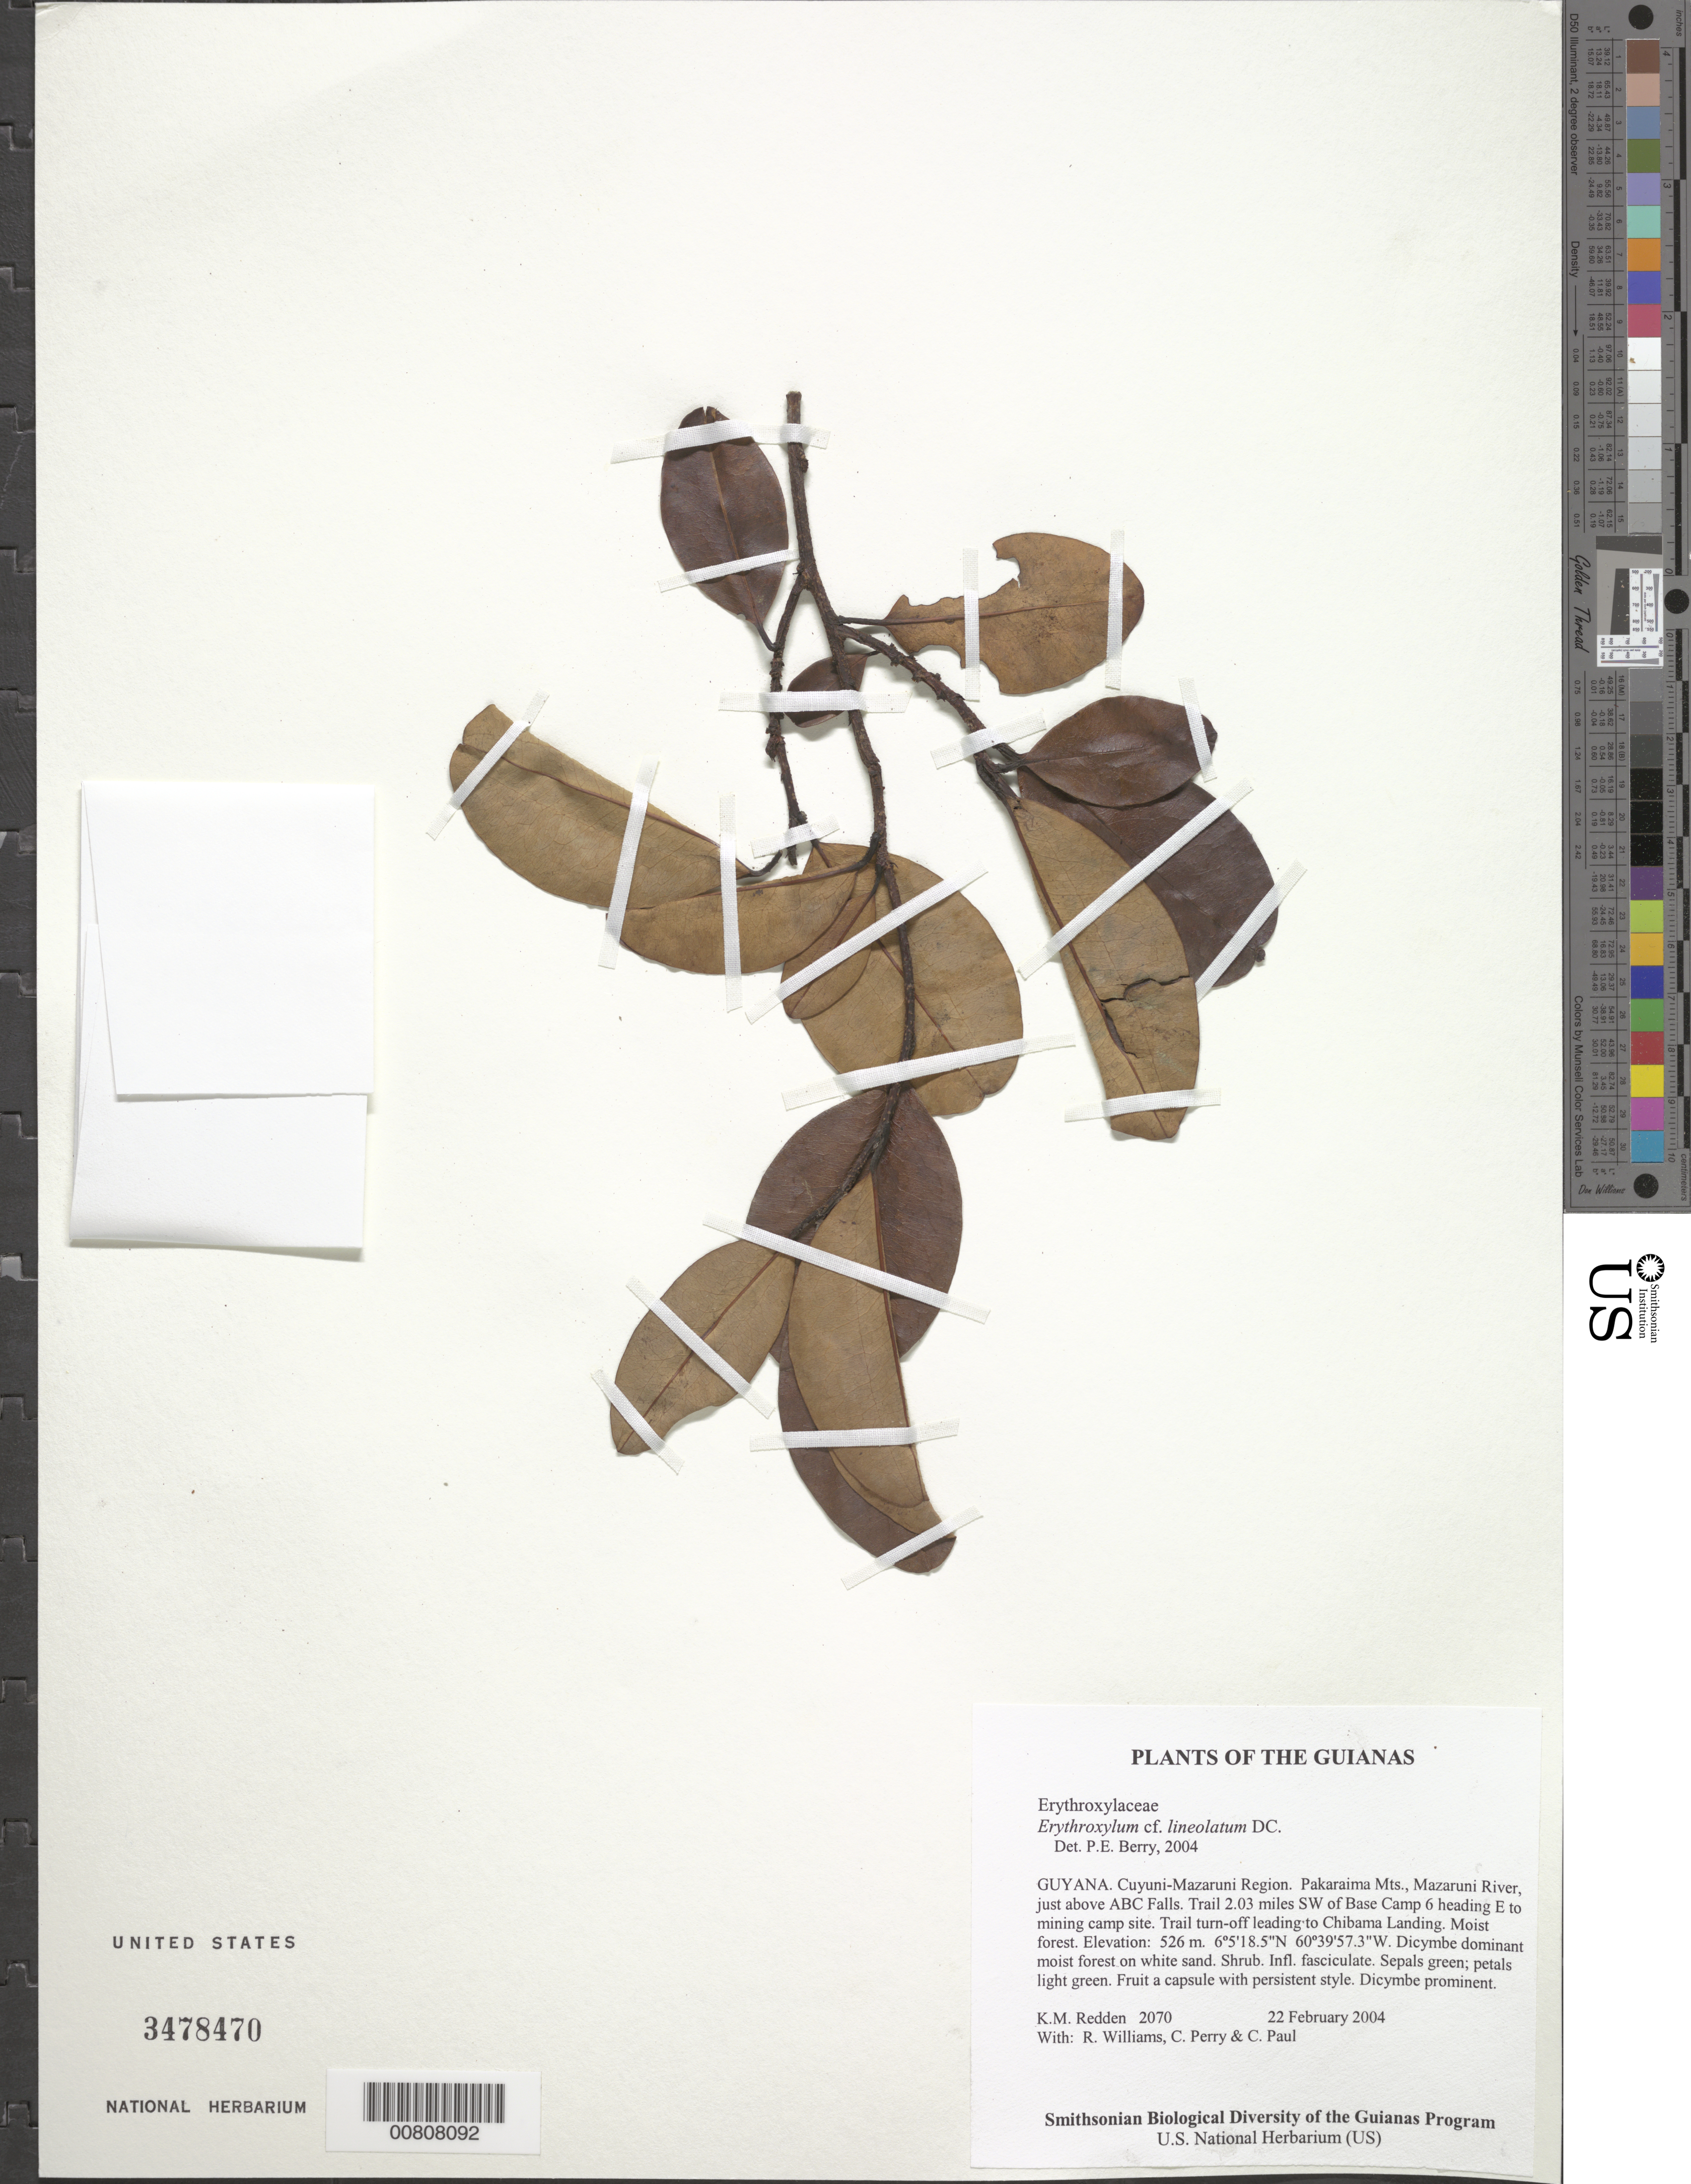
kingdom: Plantae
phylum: Tracheophyta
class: Magnoliopsida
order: Malpighiales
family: Erythroxylaceae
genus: Erythroxylum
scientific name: Erythroxylum lineolatum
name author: DC.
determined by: Berry, P. E., (WIS), University of Wisconsin - Madison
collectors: K. M. Redden, R. Williams, C. Perry & C. Paul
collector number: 2070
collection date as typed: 22 February 2004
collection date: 2004-02-22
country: Guyana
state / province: Cuyuni-Mazaruni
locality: Pakaraima Mts., Mazaruni River, just above ABC Falls. Trail 2.03 miles SW of Base Camp 6 heading E to mining camp site. Trail turn-off leading to Chibama Landing. Moist forest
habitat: Dicymbe dominant moist forest on white sand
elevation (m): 526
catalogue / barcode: US 3478470